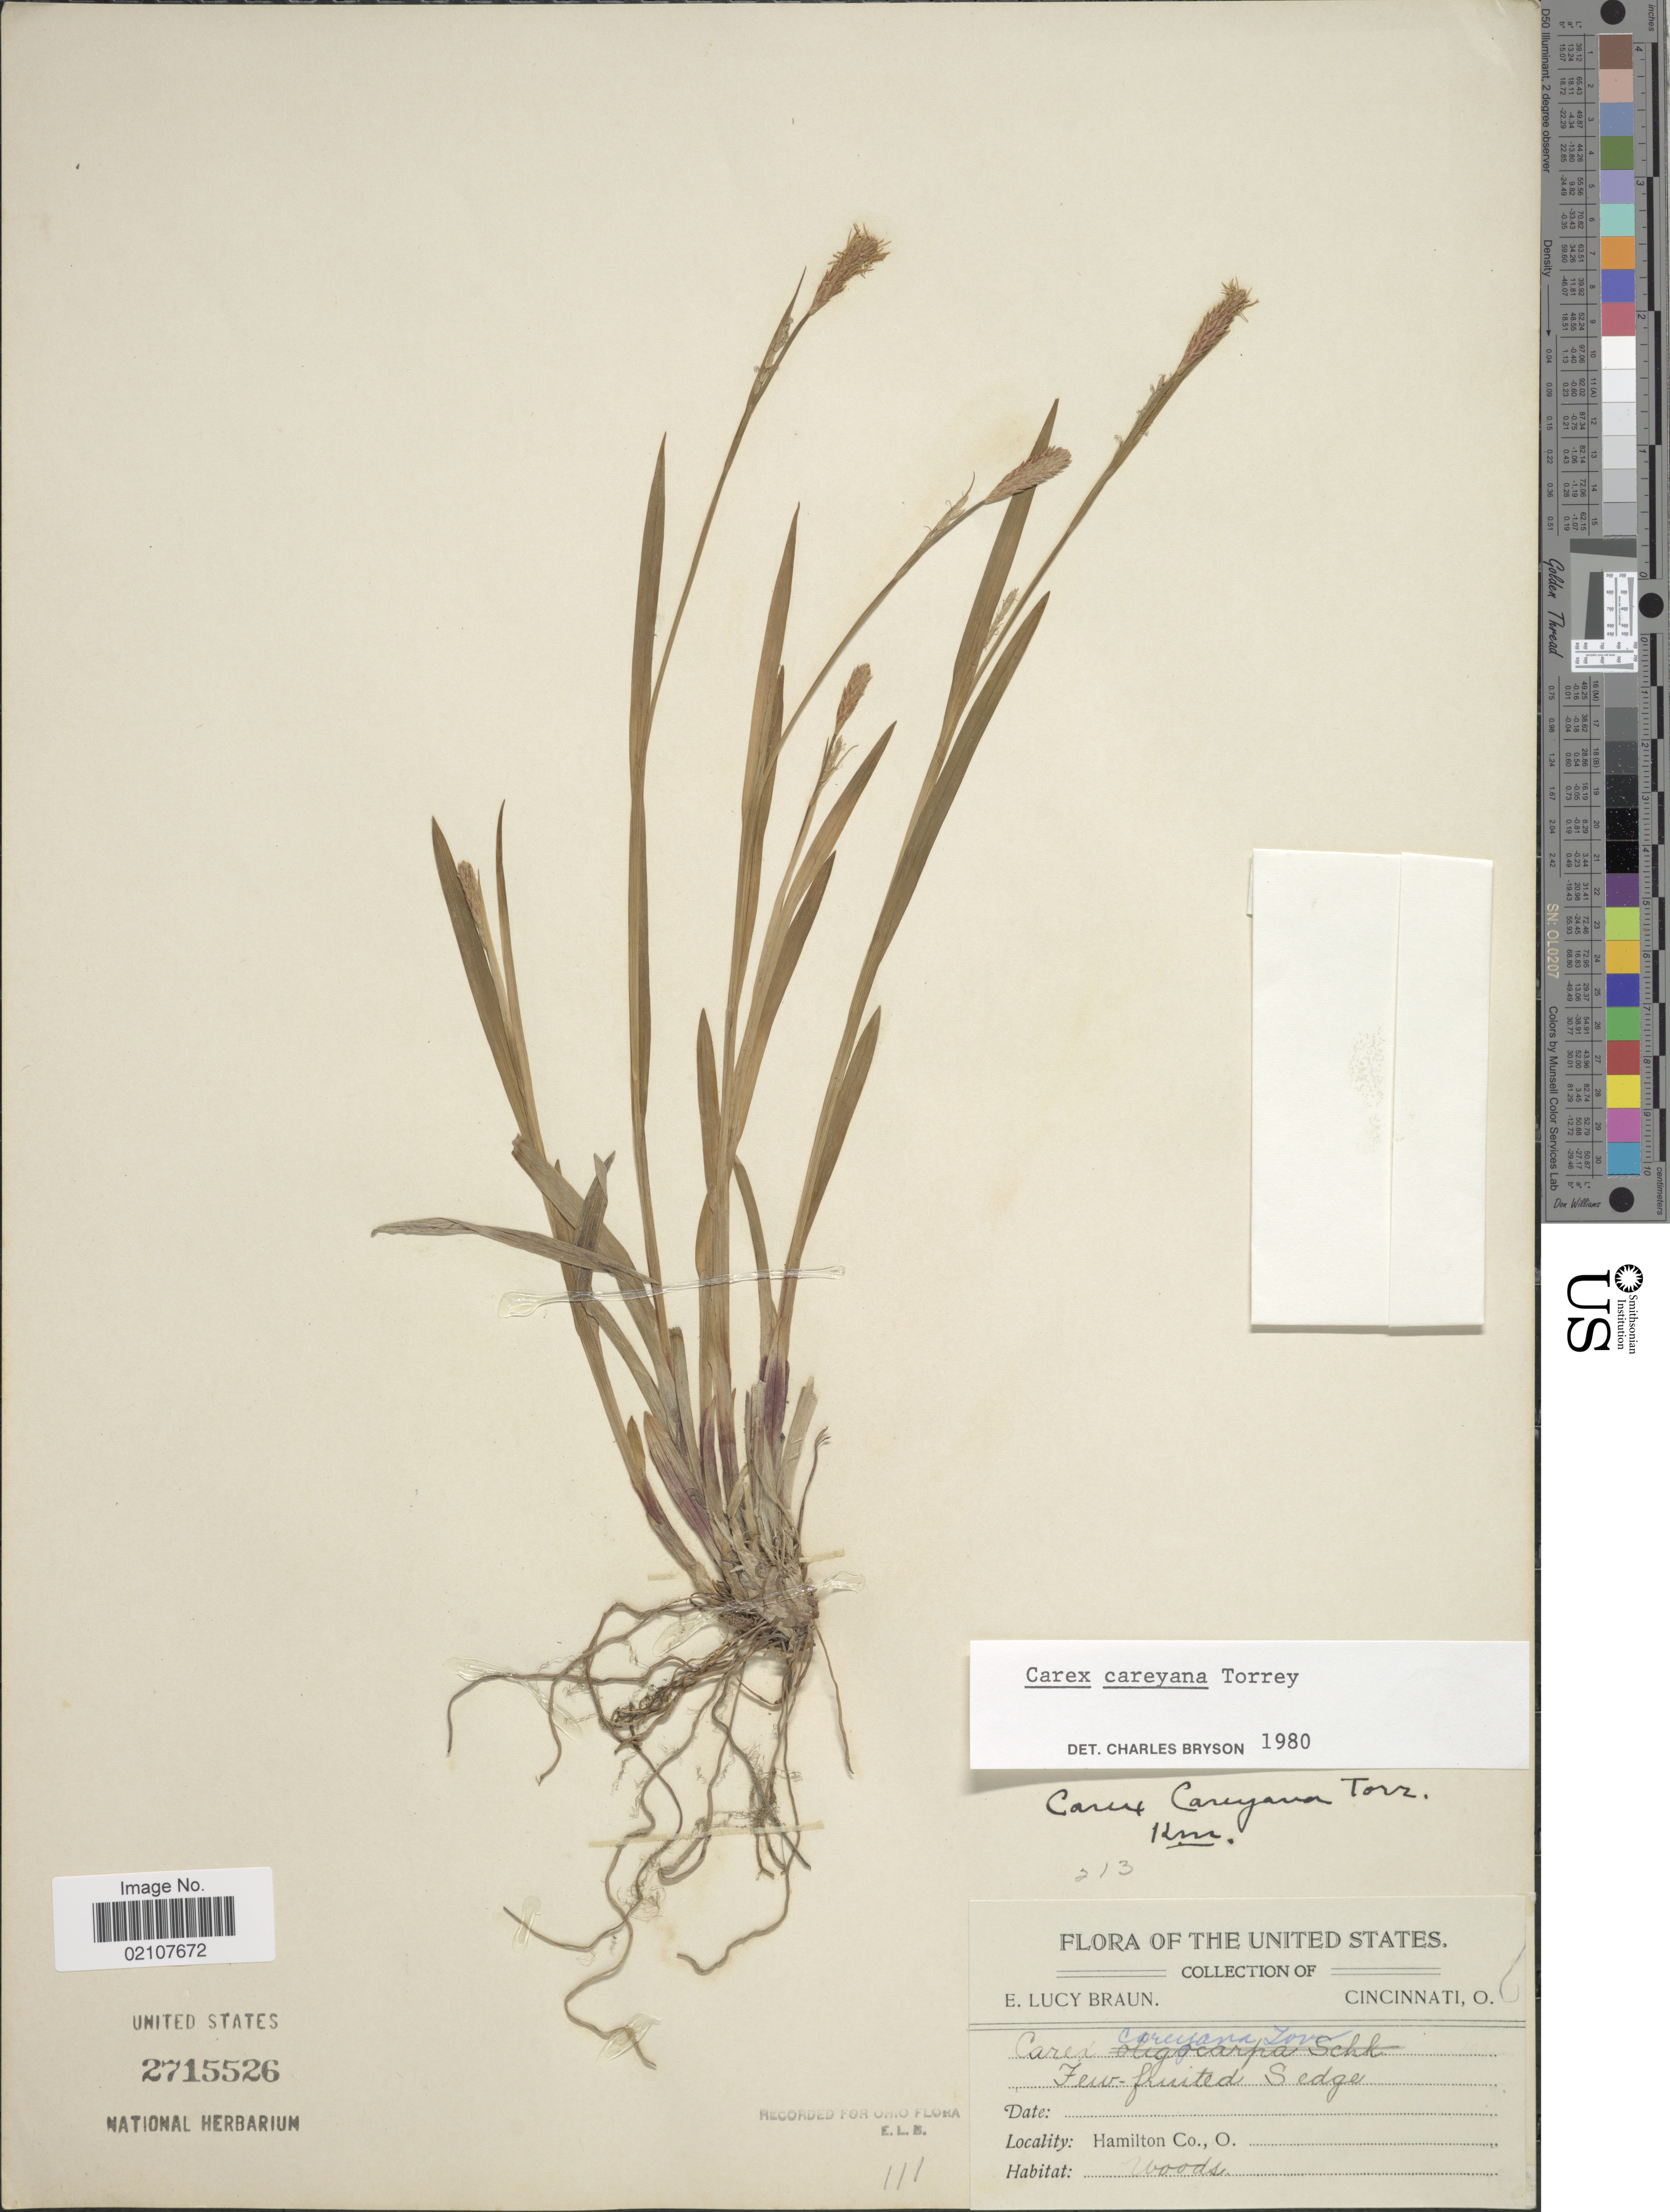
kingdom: Plantae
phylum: Tracheophyta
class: Liliopsida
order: Poales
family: Cyperaceae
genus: Carex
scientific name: Carex careyana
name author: Torr. ex Dewey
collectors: E. L. Braun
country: United States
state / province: Ohio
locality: Hamilton Co., Co. Few-fruited Segde.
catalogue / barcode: US 2715526